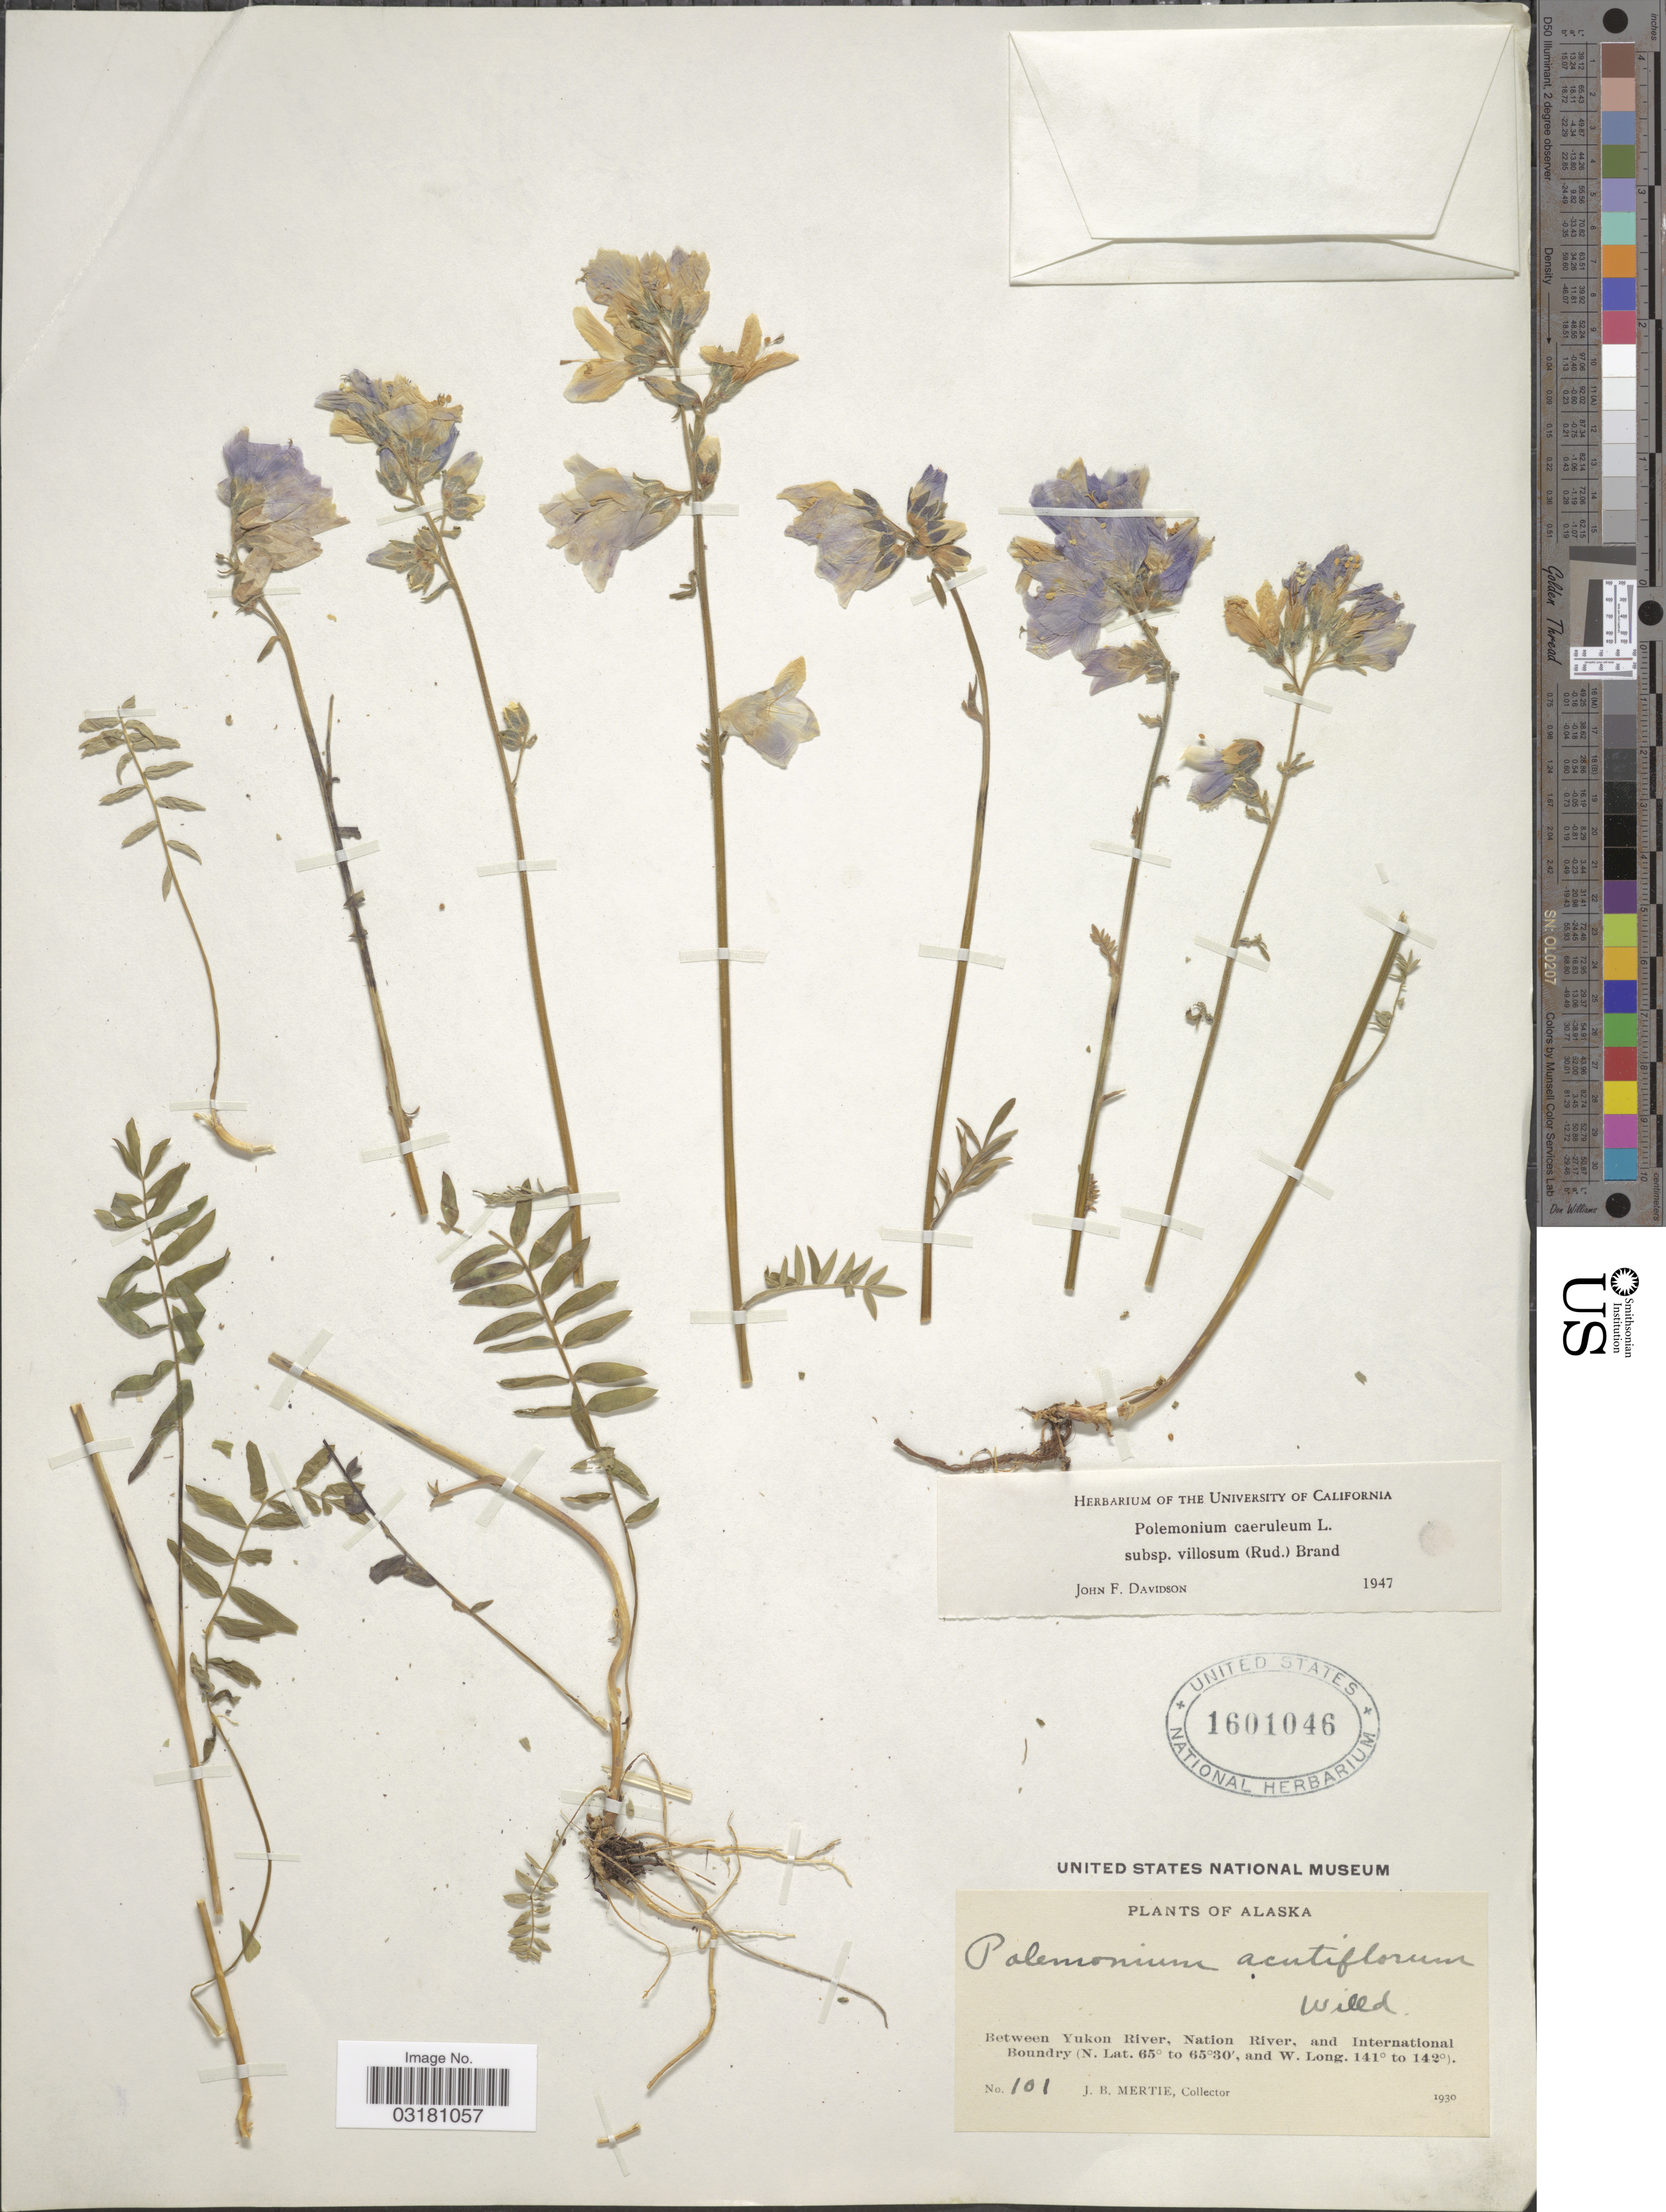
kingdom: Plantae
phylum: Tracheophyta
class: Magnoliopsida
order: Ericales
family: Polemoniaceae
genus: Polemonium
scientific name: Polemonium caeruleum var. villosum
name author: (Rudolph ex Georgi) Brand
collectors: J. Mertie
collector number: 101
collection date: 1930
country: United States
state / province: Alaska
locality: Between Yukon River, Nation River, and International Boundary.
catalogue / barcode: US 1601046